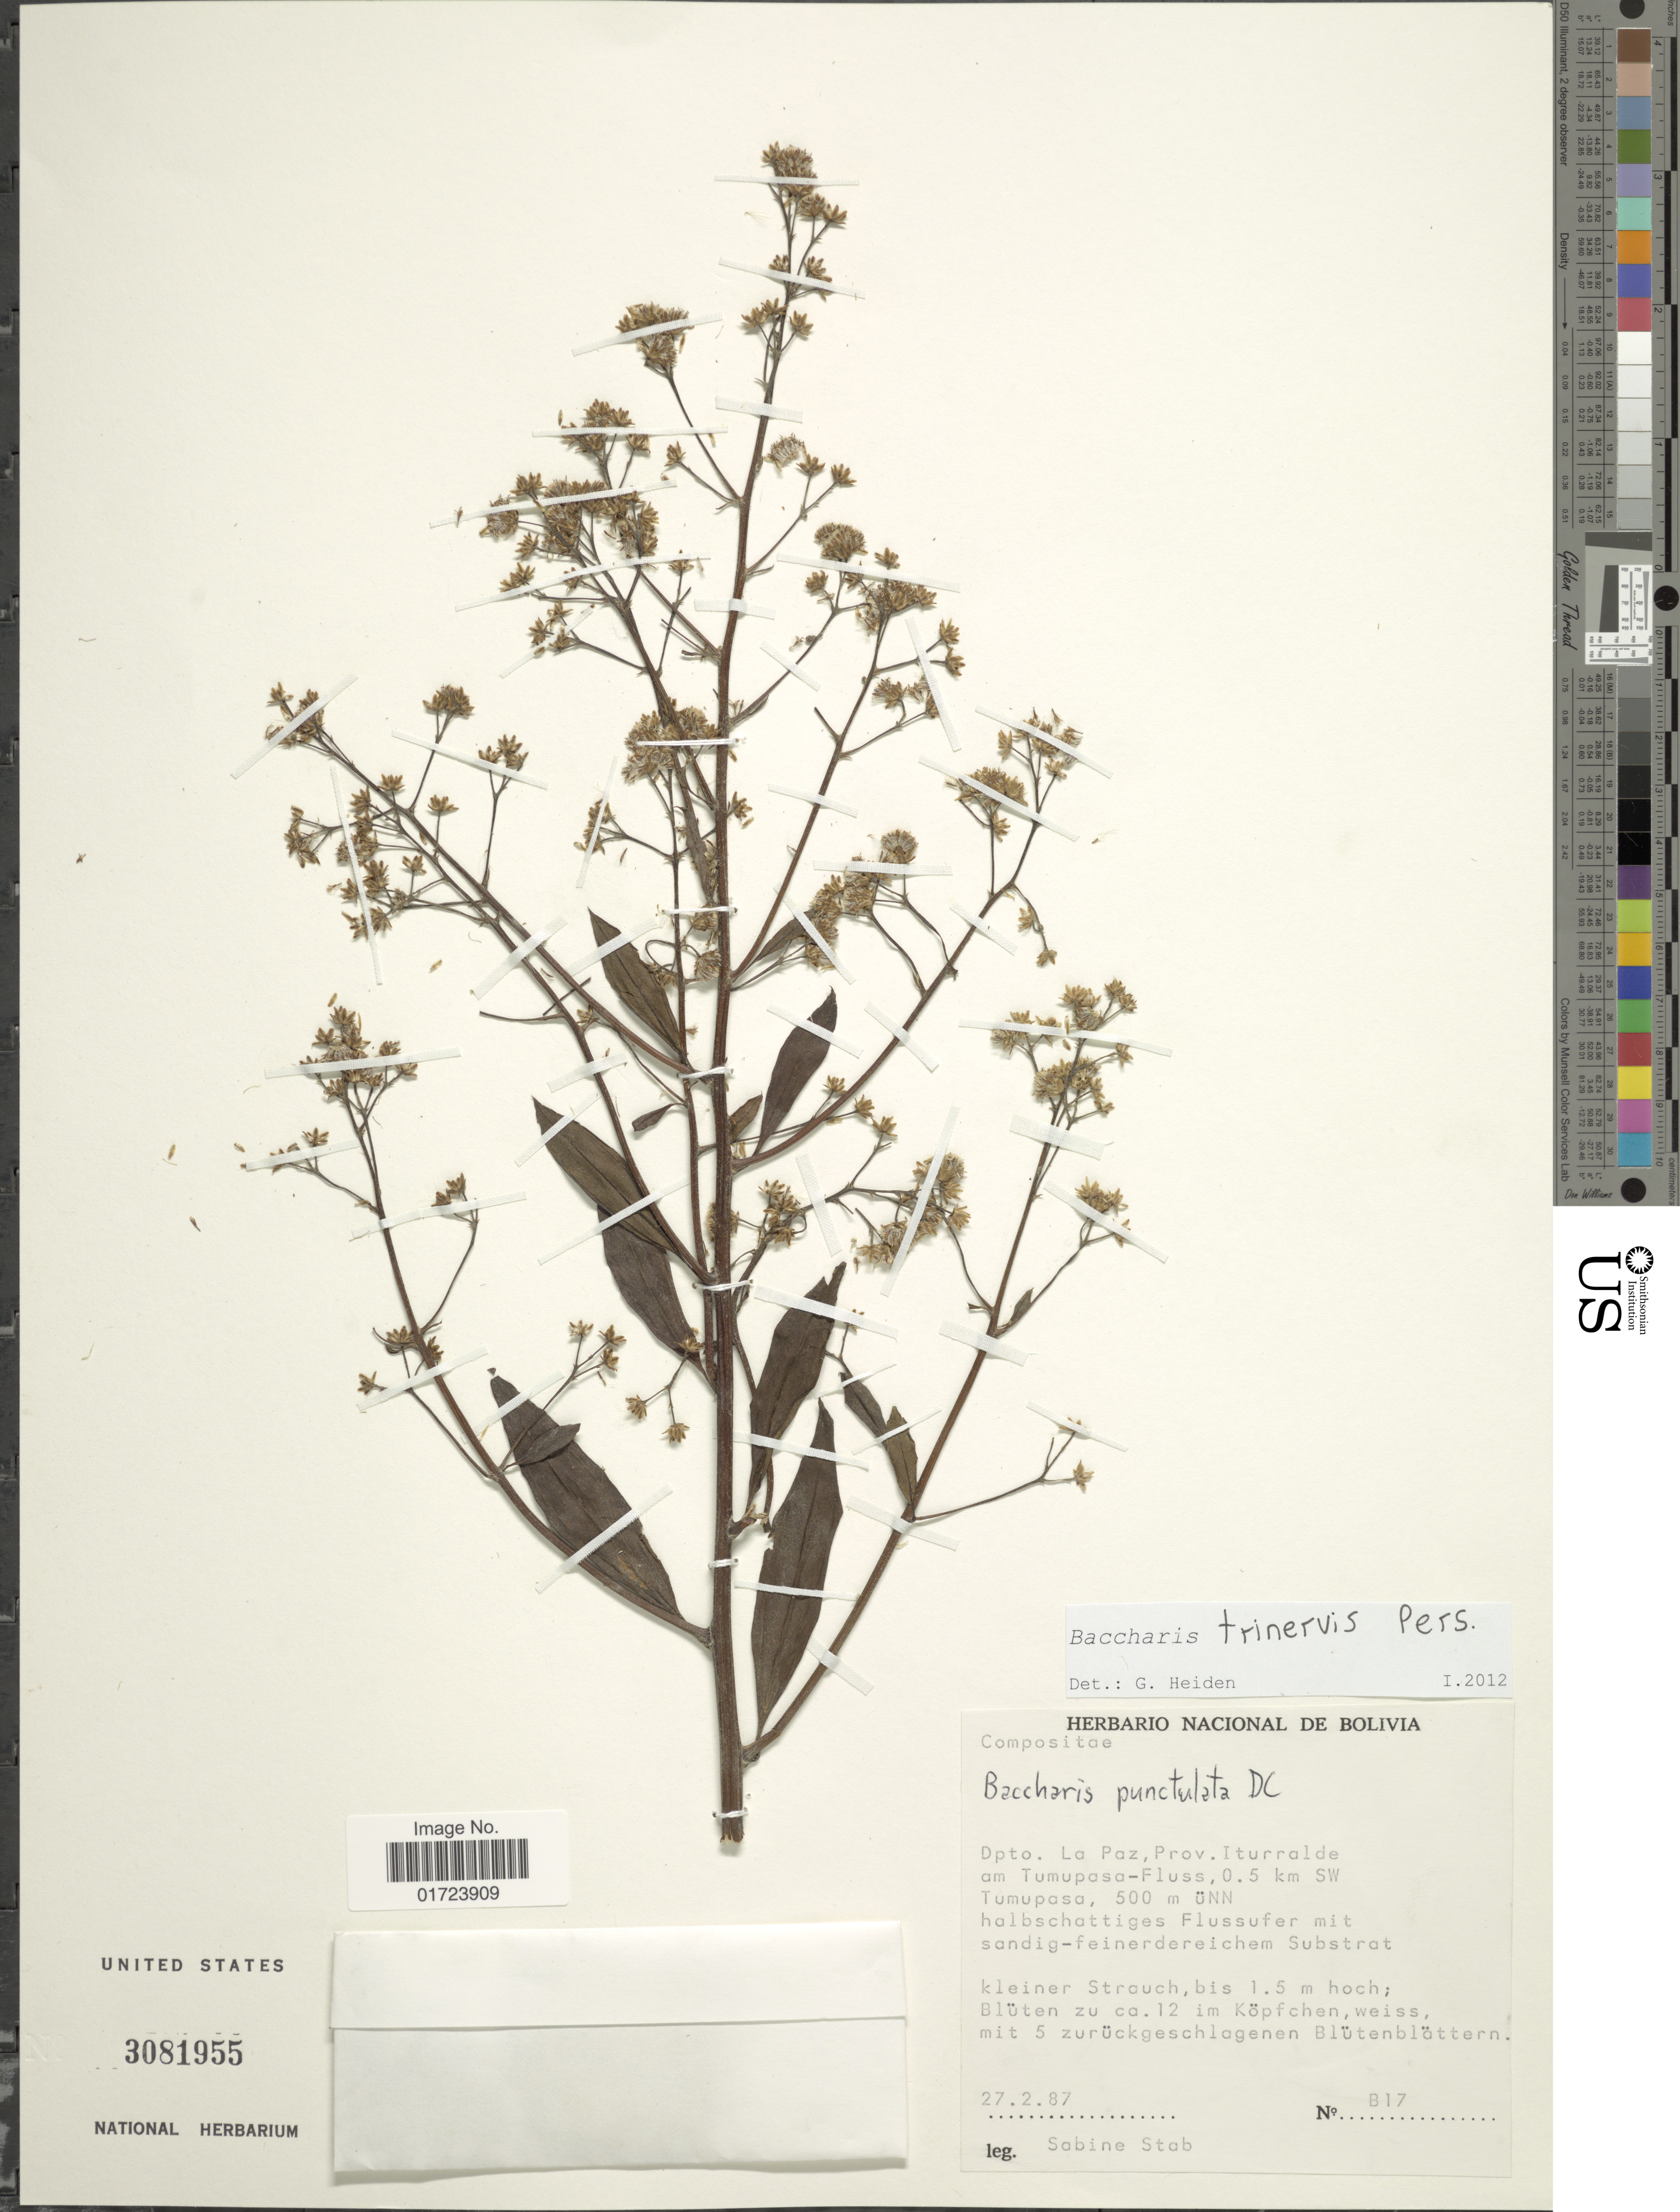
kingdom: Plantae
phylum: Tracheophyta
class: Magnoliopsida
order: Asterales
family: Asteraceae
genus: Baccharis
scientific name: Baccharis trinervis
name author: (Lam.) Pers.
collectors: S. Stab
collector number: B17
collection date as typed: Transcribed d/m/y: 27/2/87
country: Bolivia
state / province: La Paz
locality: Dpto. La Paz, Prov. Iturralde am Tumupasca-Fluss, 0.5 km SW Tumupasa.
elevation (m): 500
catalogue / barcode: US 3081955